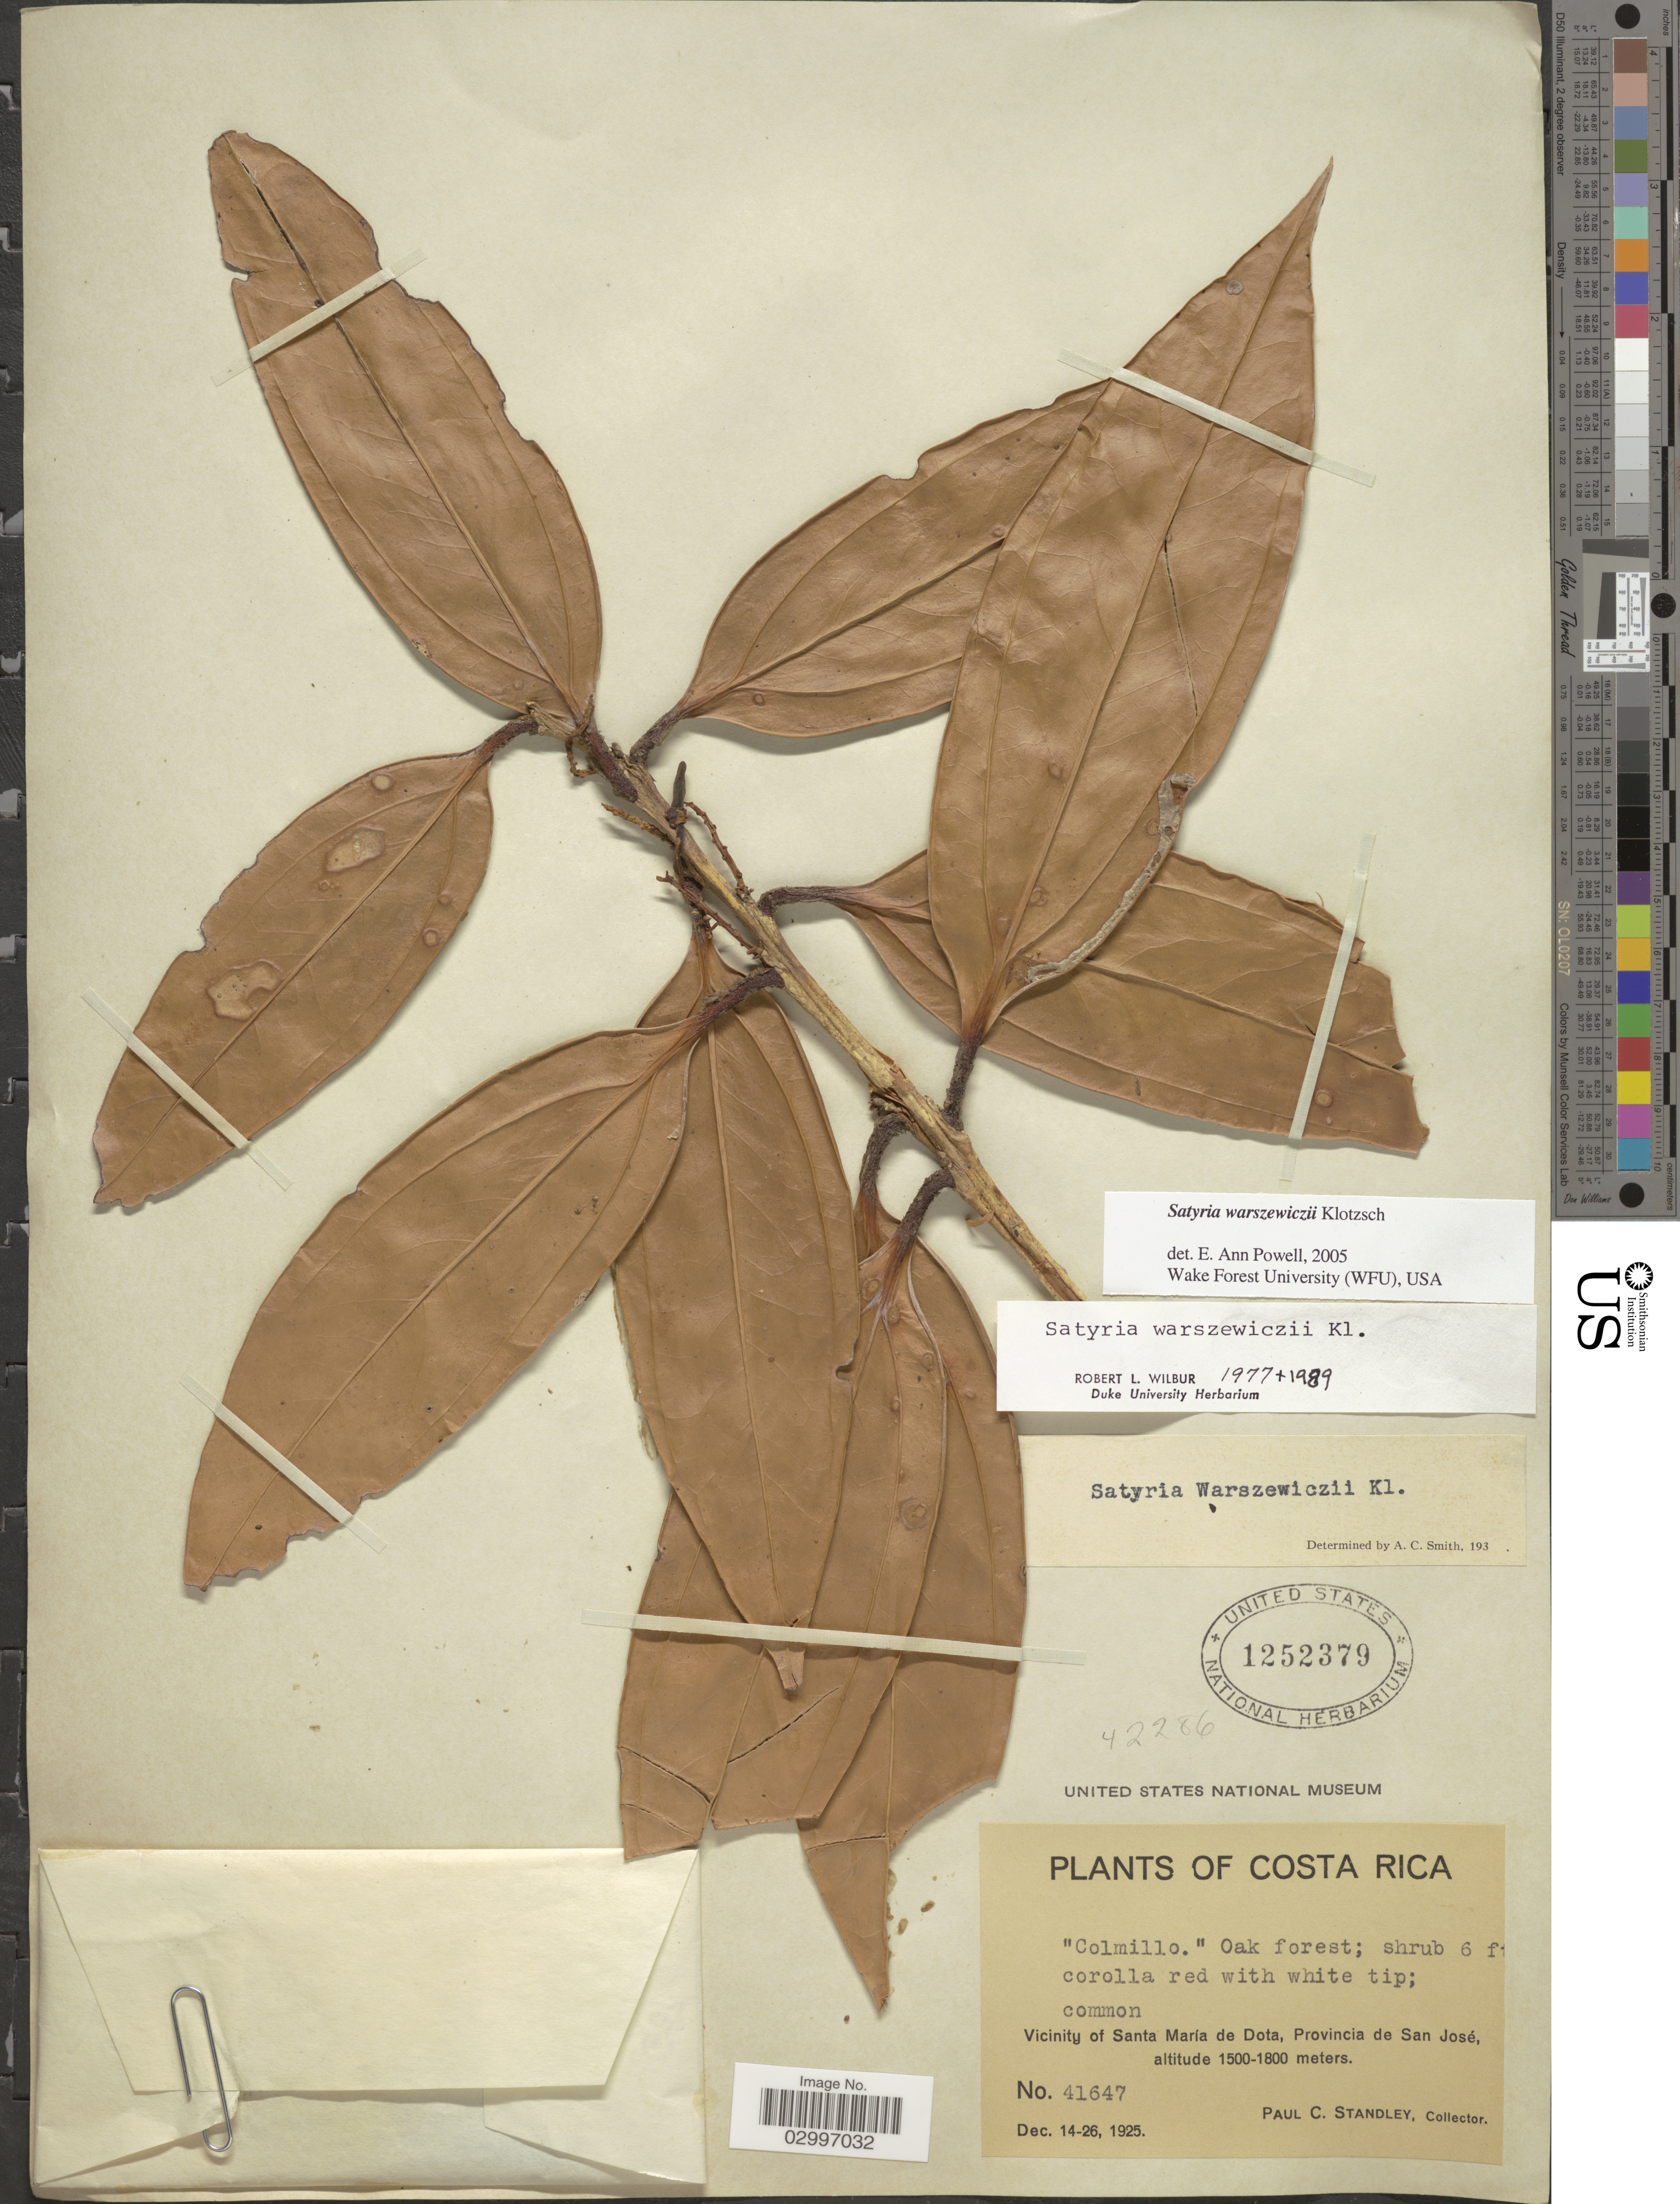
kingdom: Plantae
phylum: Tracheophyta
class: Magnoliopsida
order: Ericales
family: Ericaceae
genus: Satyria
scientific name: Satyria warszewiczii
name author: Klotzsch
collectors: P. C. Standley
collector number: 41647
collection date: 1925-12-14/1925-12-26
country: Costa Rica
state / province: San José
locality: Vicinity of Santa Maria de Dota.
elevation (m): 1500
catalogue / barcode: US 1252379